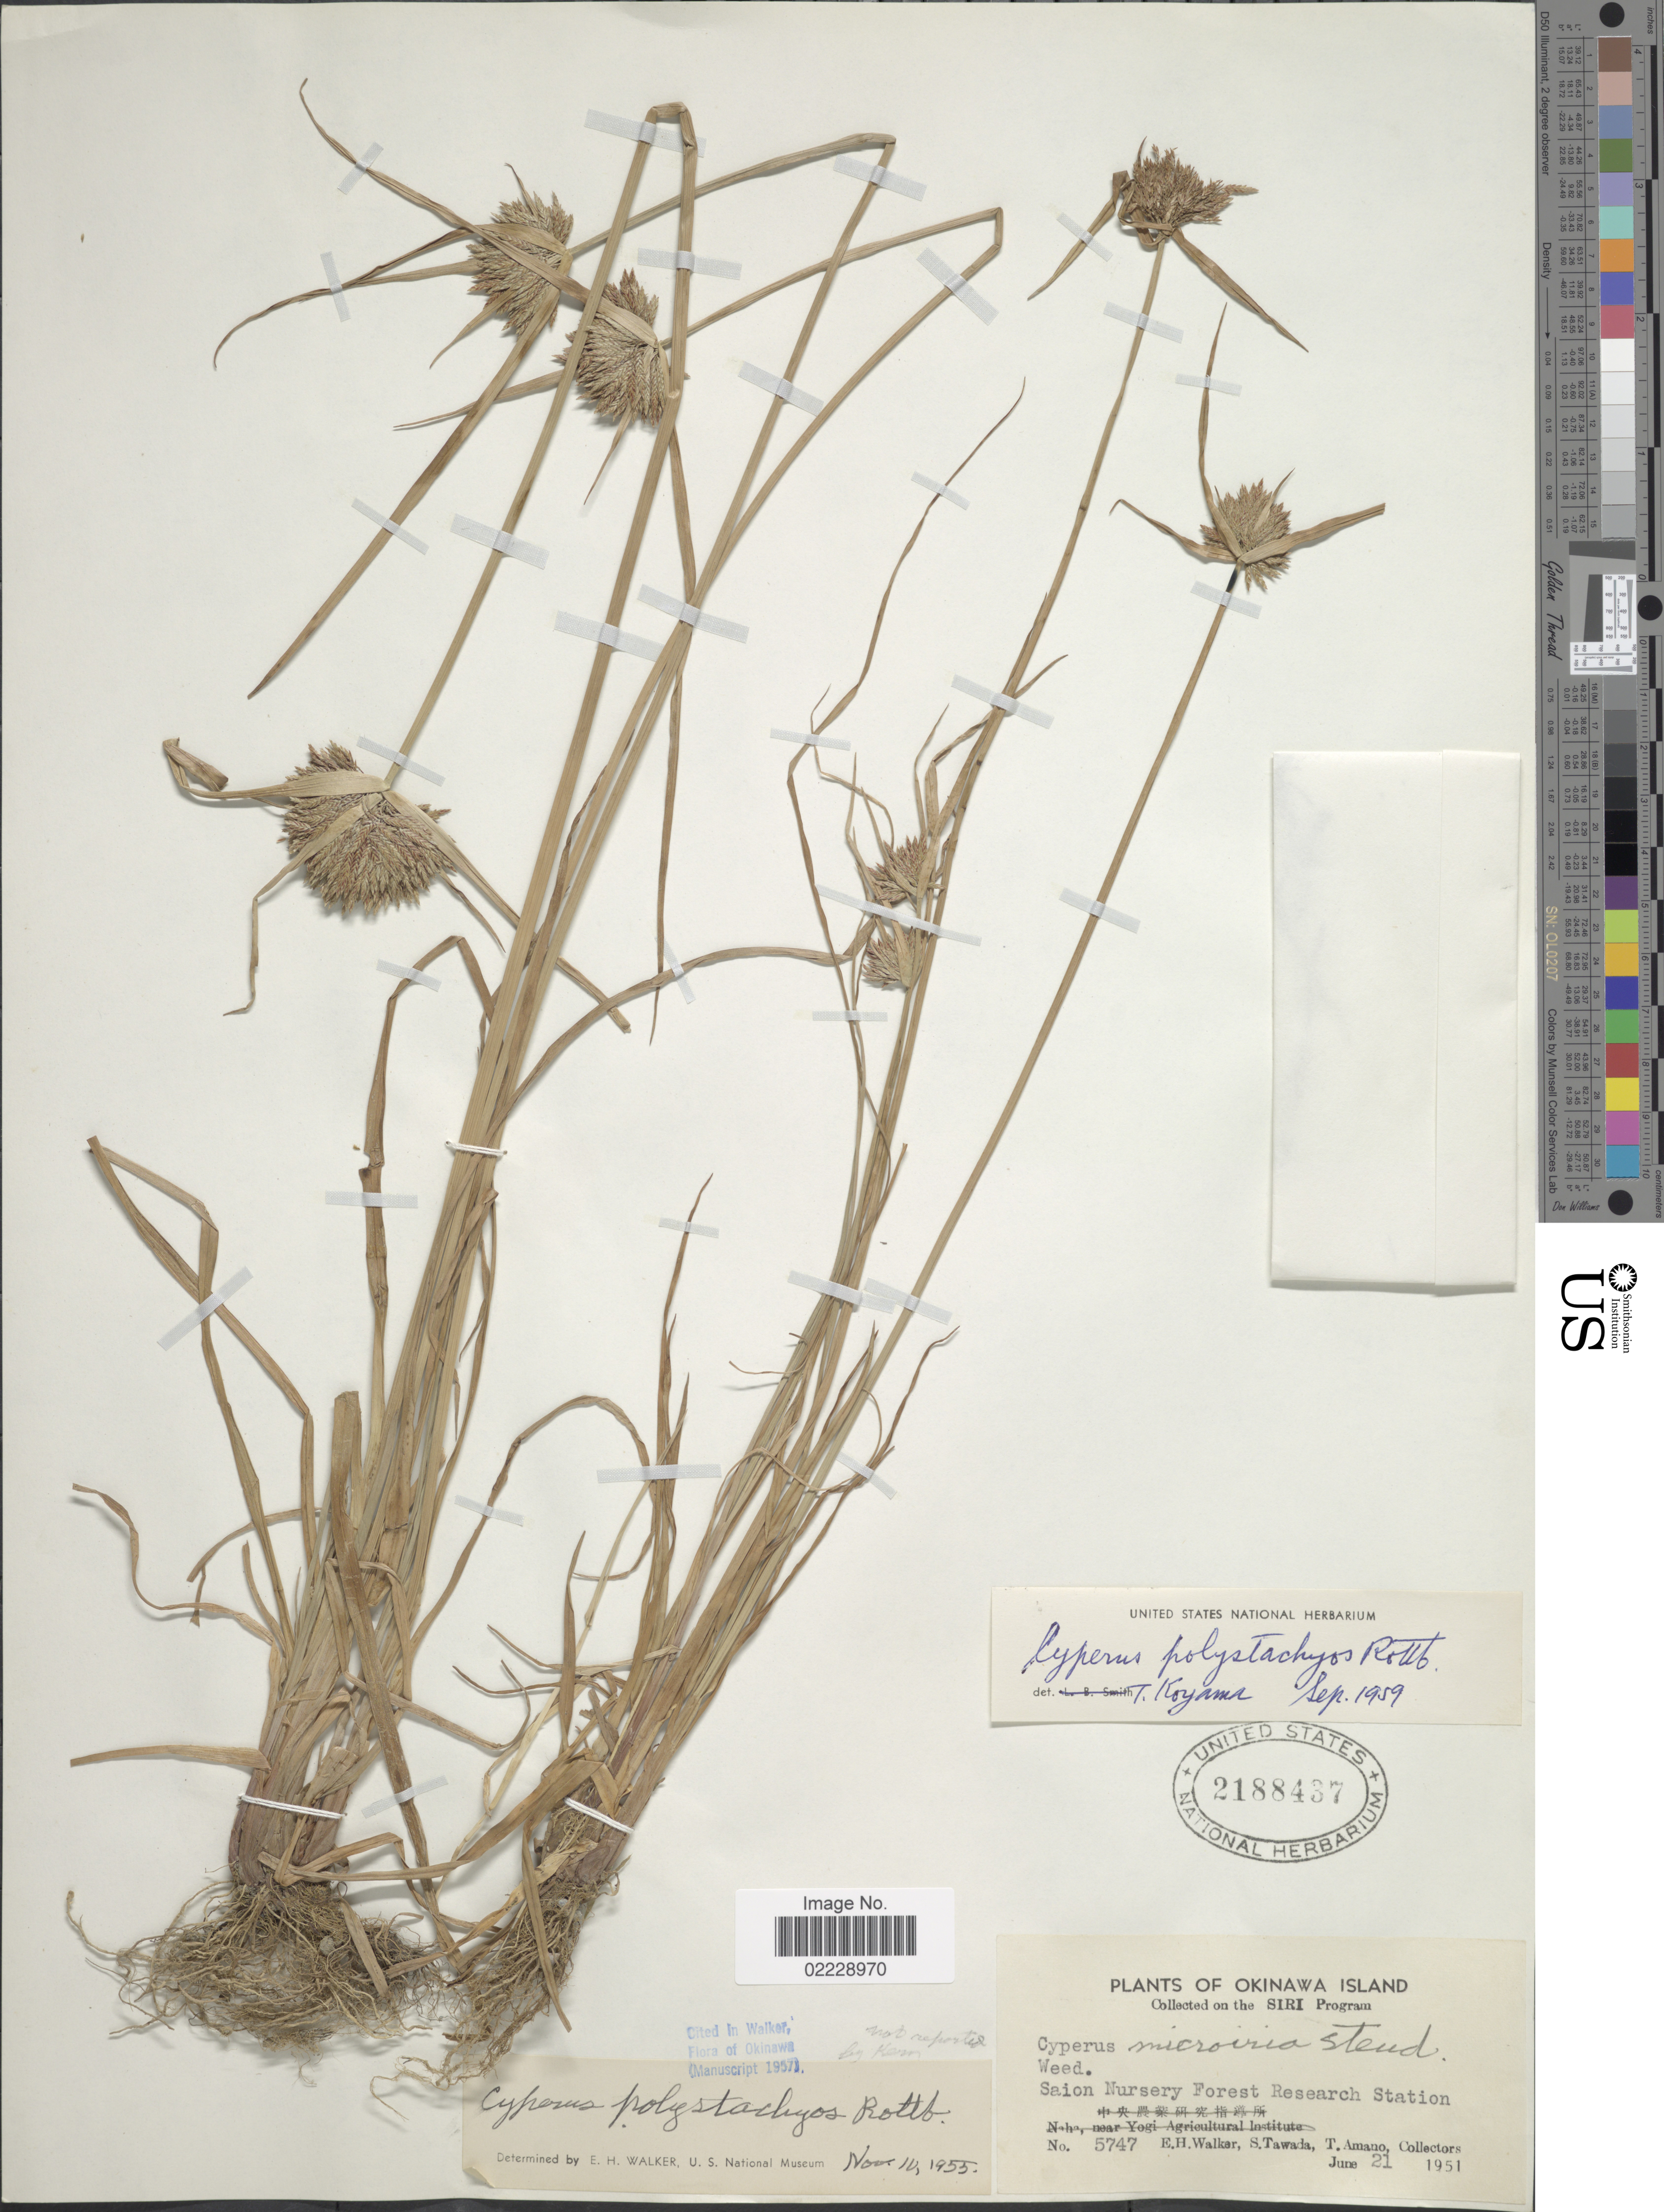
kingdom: Plantae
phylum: Tracheophyta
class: Liliopsida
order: Poales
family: Cyperaceae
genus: Cyperus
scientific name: Cyperus polystachyos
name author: Rottb.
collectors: E. H. Walker, S. Tawada & T. Amano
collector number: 5747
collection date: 1951-06-21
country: Japan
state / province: Okinawa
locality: Okinawa Island. Saion Nursery Forest Research Station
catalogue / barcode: US 2188437